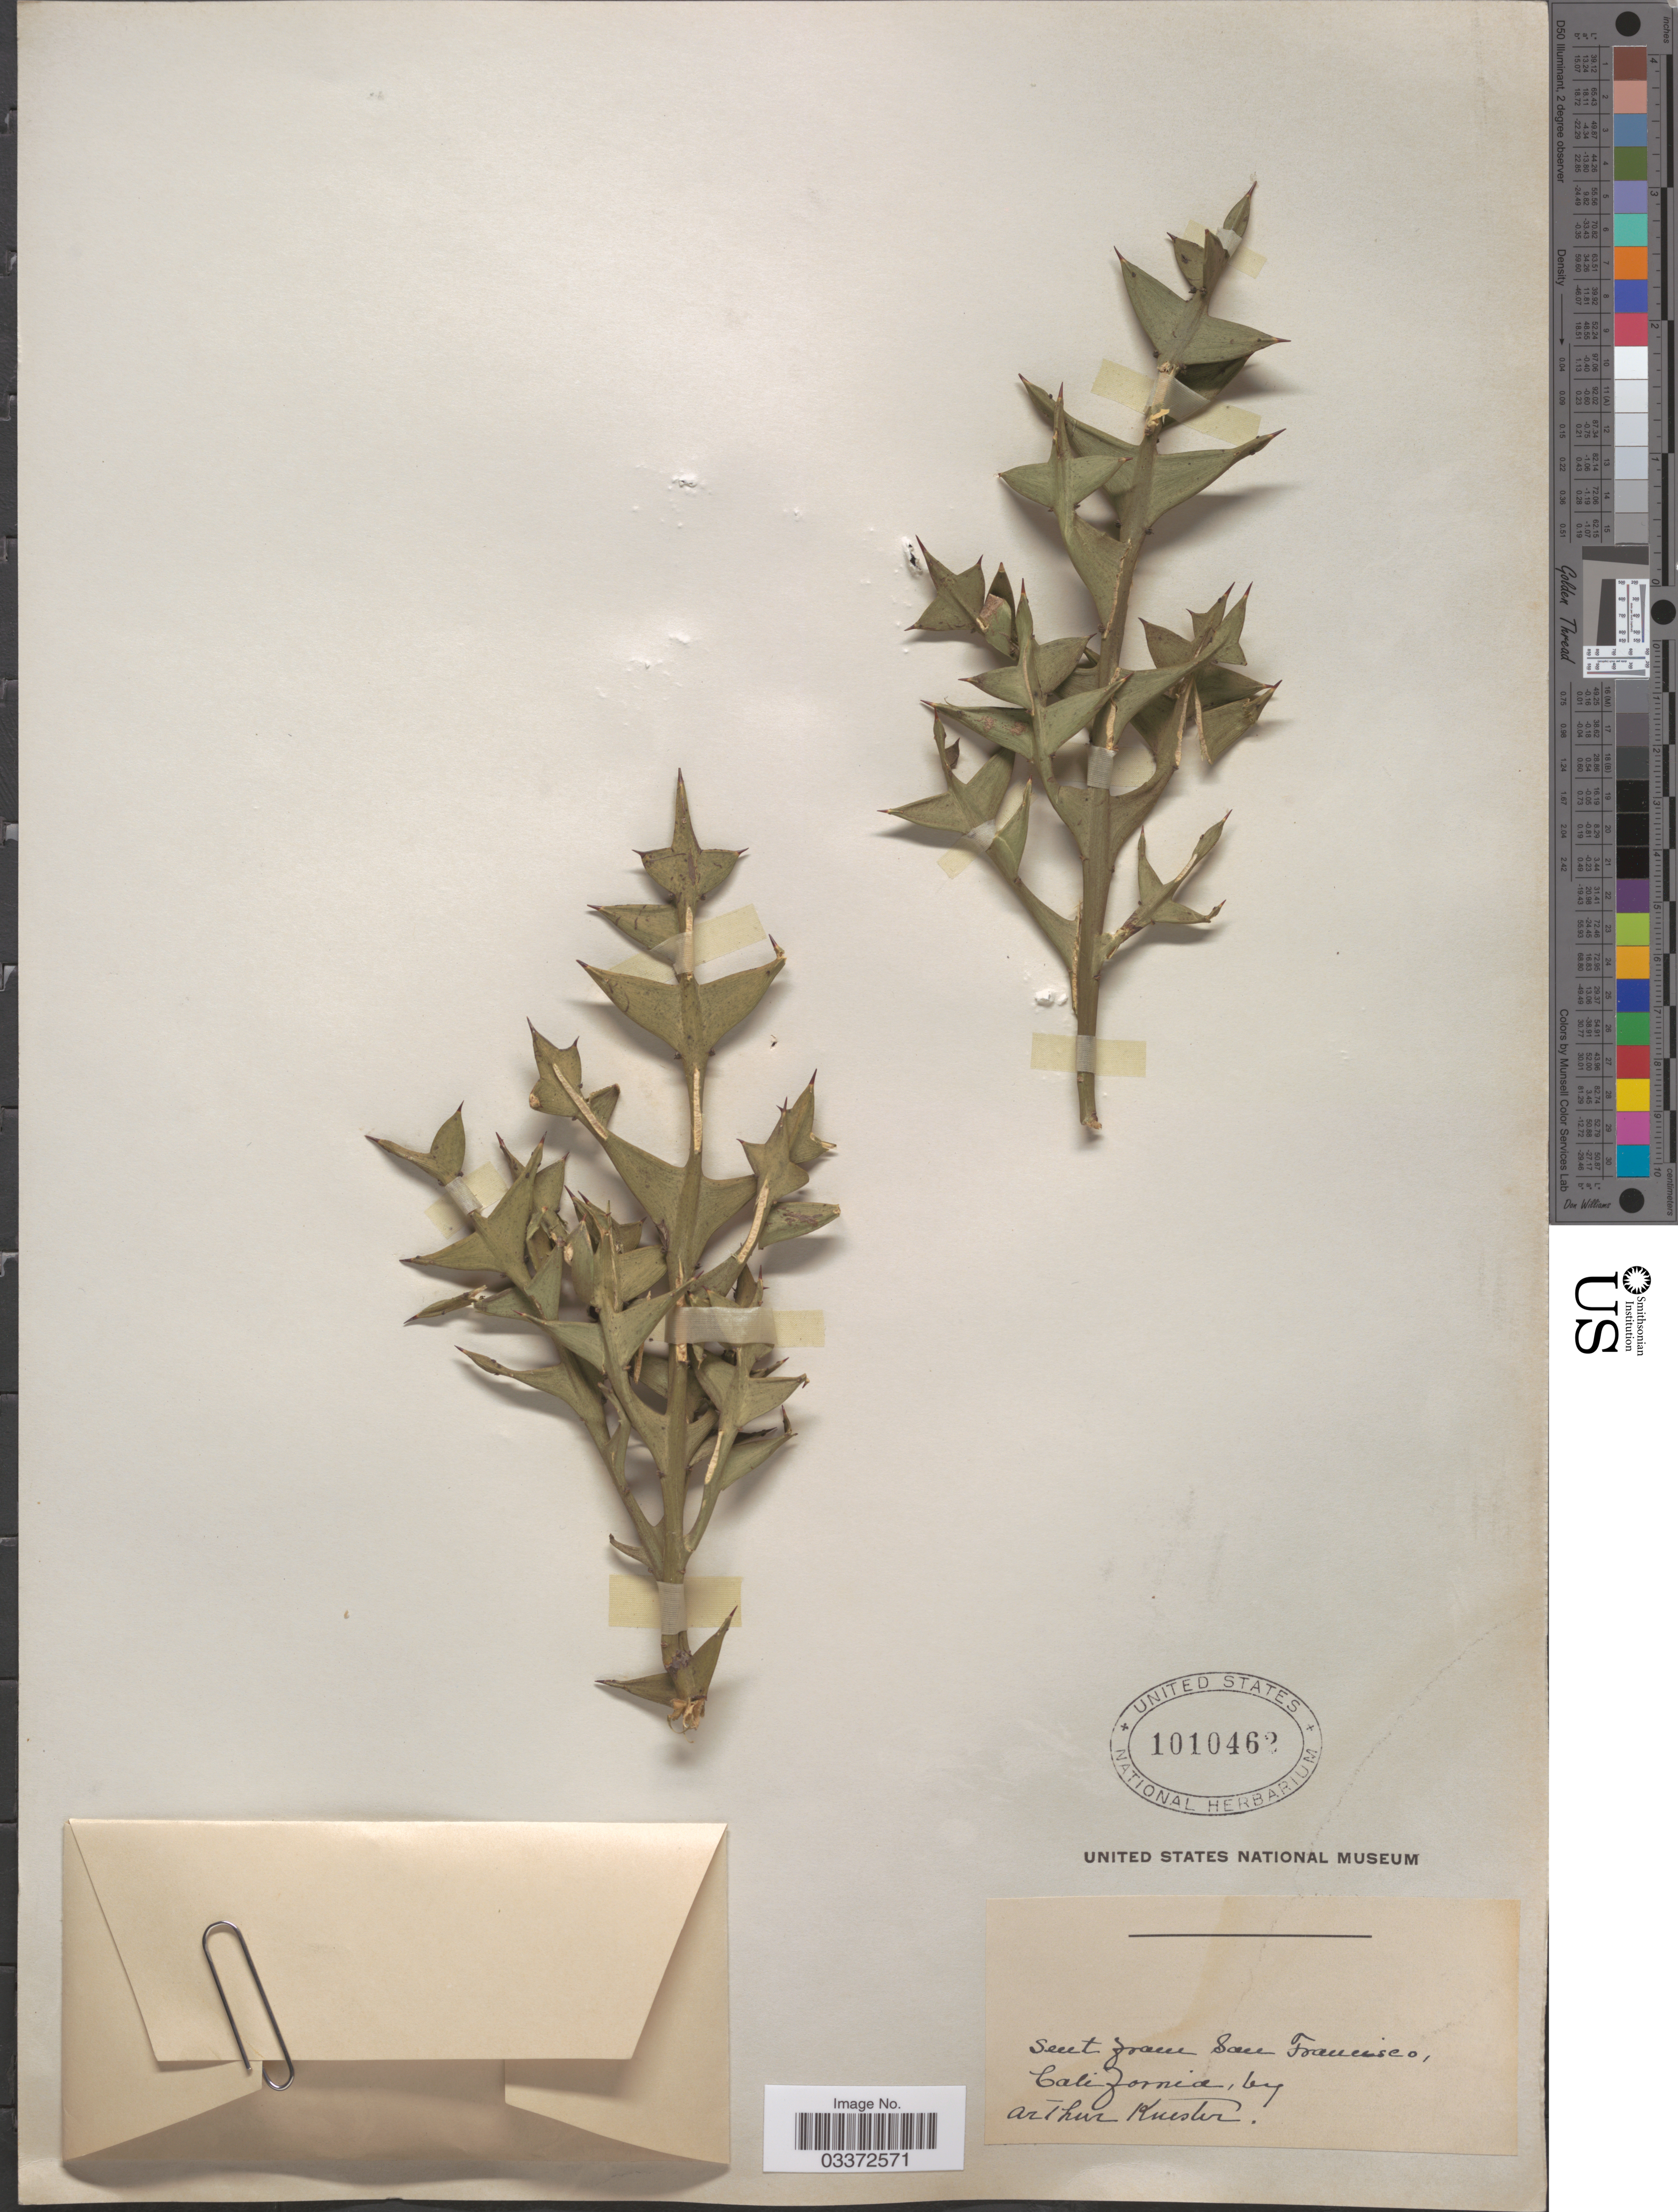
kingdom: Plantae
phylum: Tracheophyta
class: Magnoliopsida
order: Rosales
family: Rhamnaceae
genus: Colletia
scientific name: Colletia paradoxa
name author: (Spreng.) Escal.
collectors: A. Kuester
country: United States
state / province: California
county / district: San Francisco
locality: San Francisco.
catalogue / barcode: US 1010462